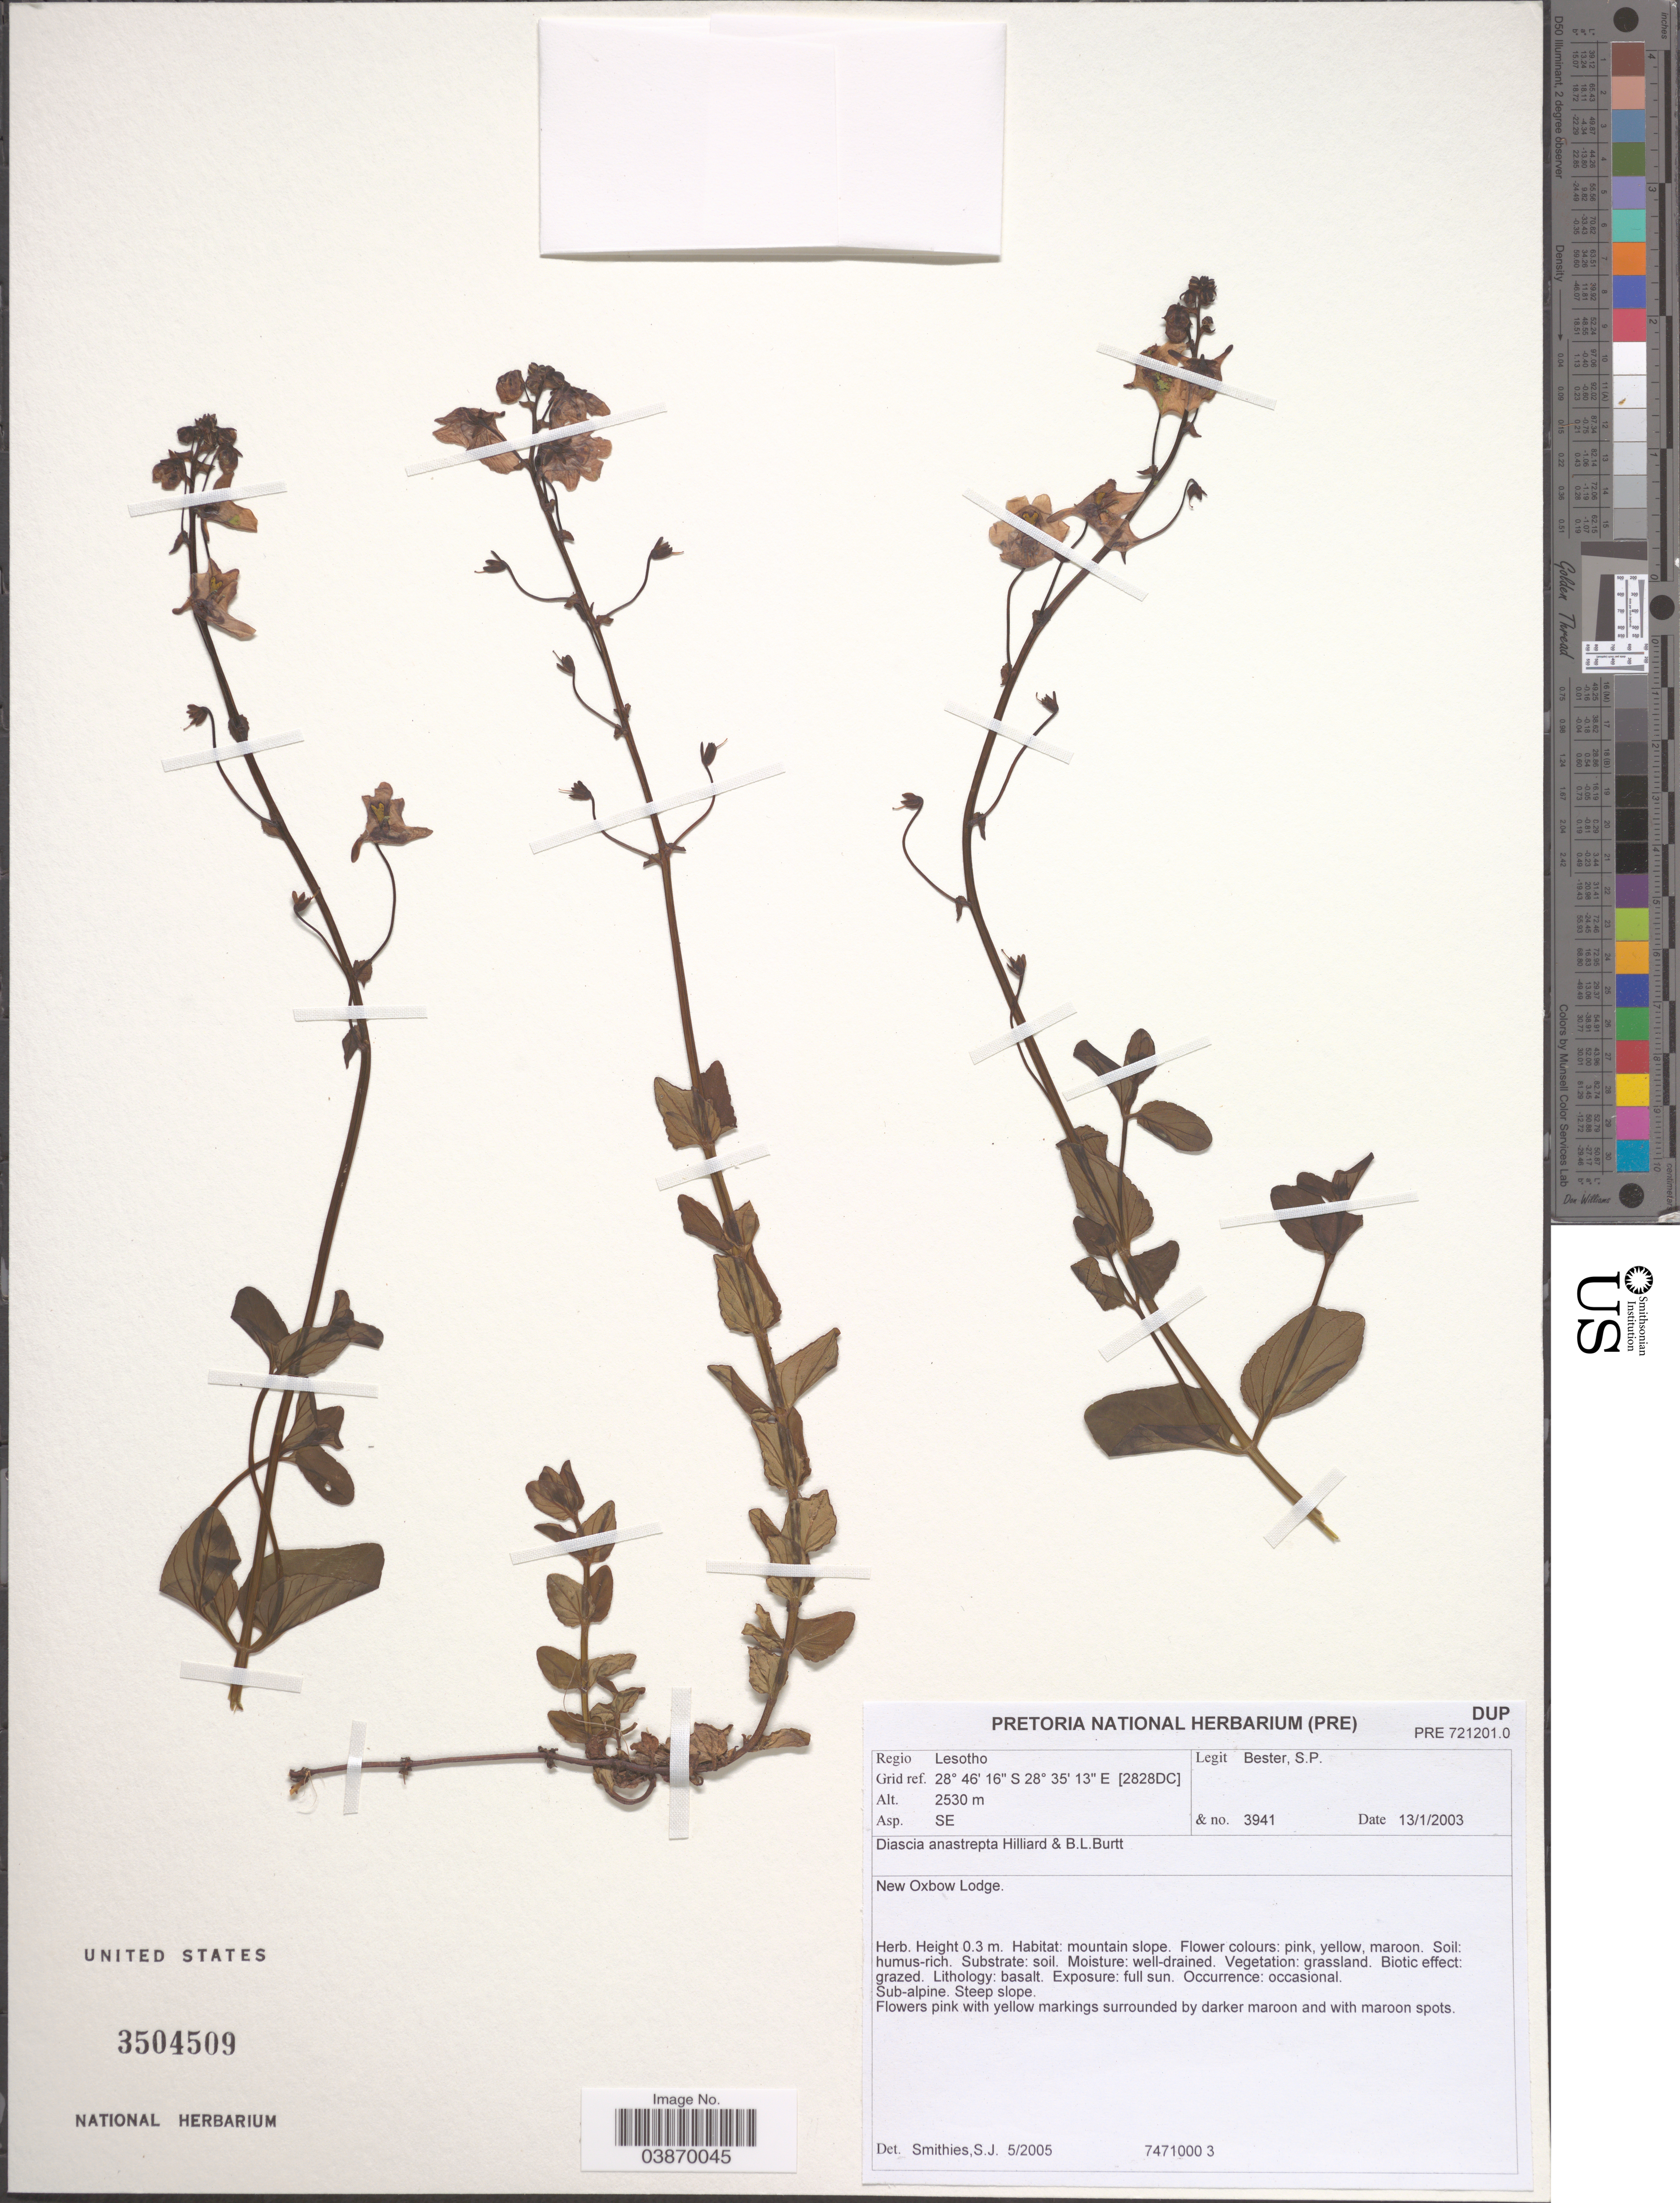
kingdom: Plantae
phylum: Tracheophyta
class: Magnoliopsida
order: Lamiales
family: Scrophulariaceae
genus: Diascia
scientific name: Diascia anastrepta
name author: Hilliard & B.L. Burtt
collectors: S. Bester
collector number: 3941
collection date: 2003-01-13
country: Lesotho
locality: Regio Lesotho. Grid ref. [2828DC]. New Oxbox Lodge.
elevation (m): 2530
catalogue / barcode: US 3504509